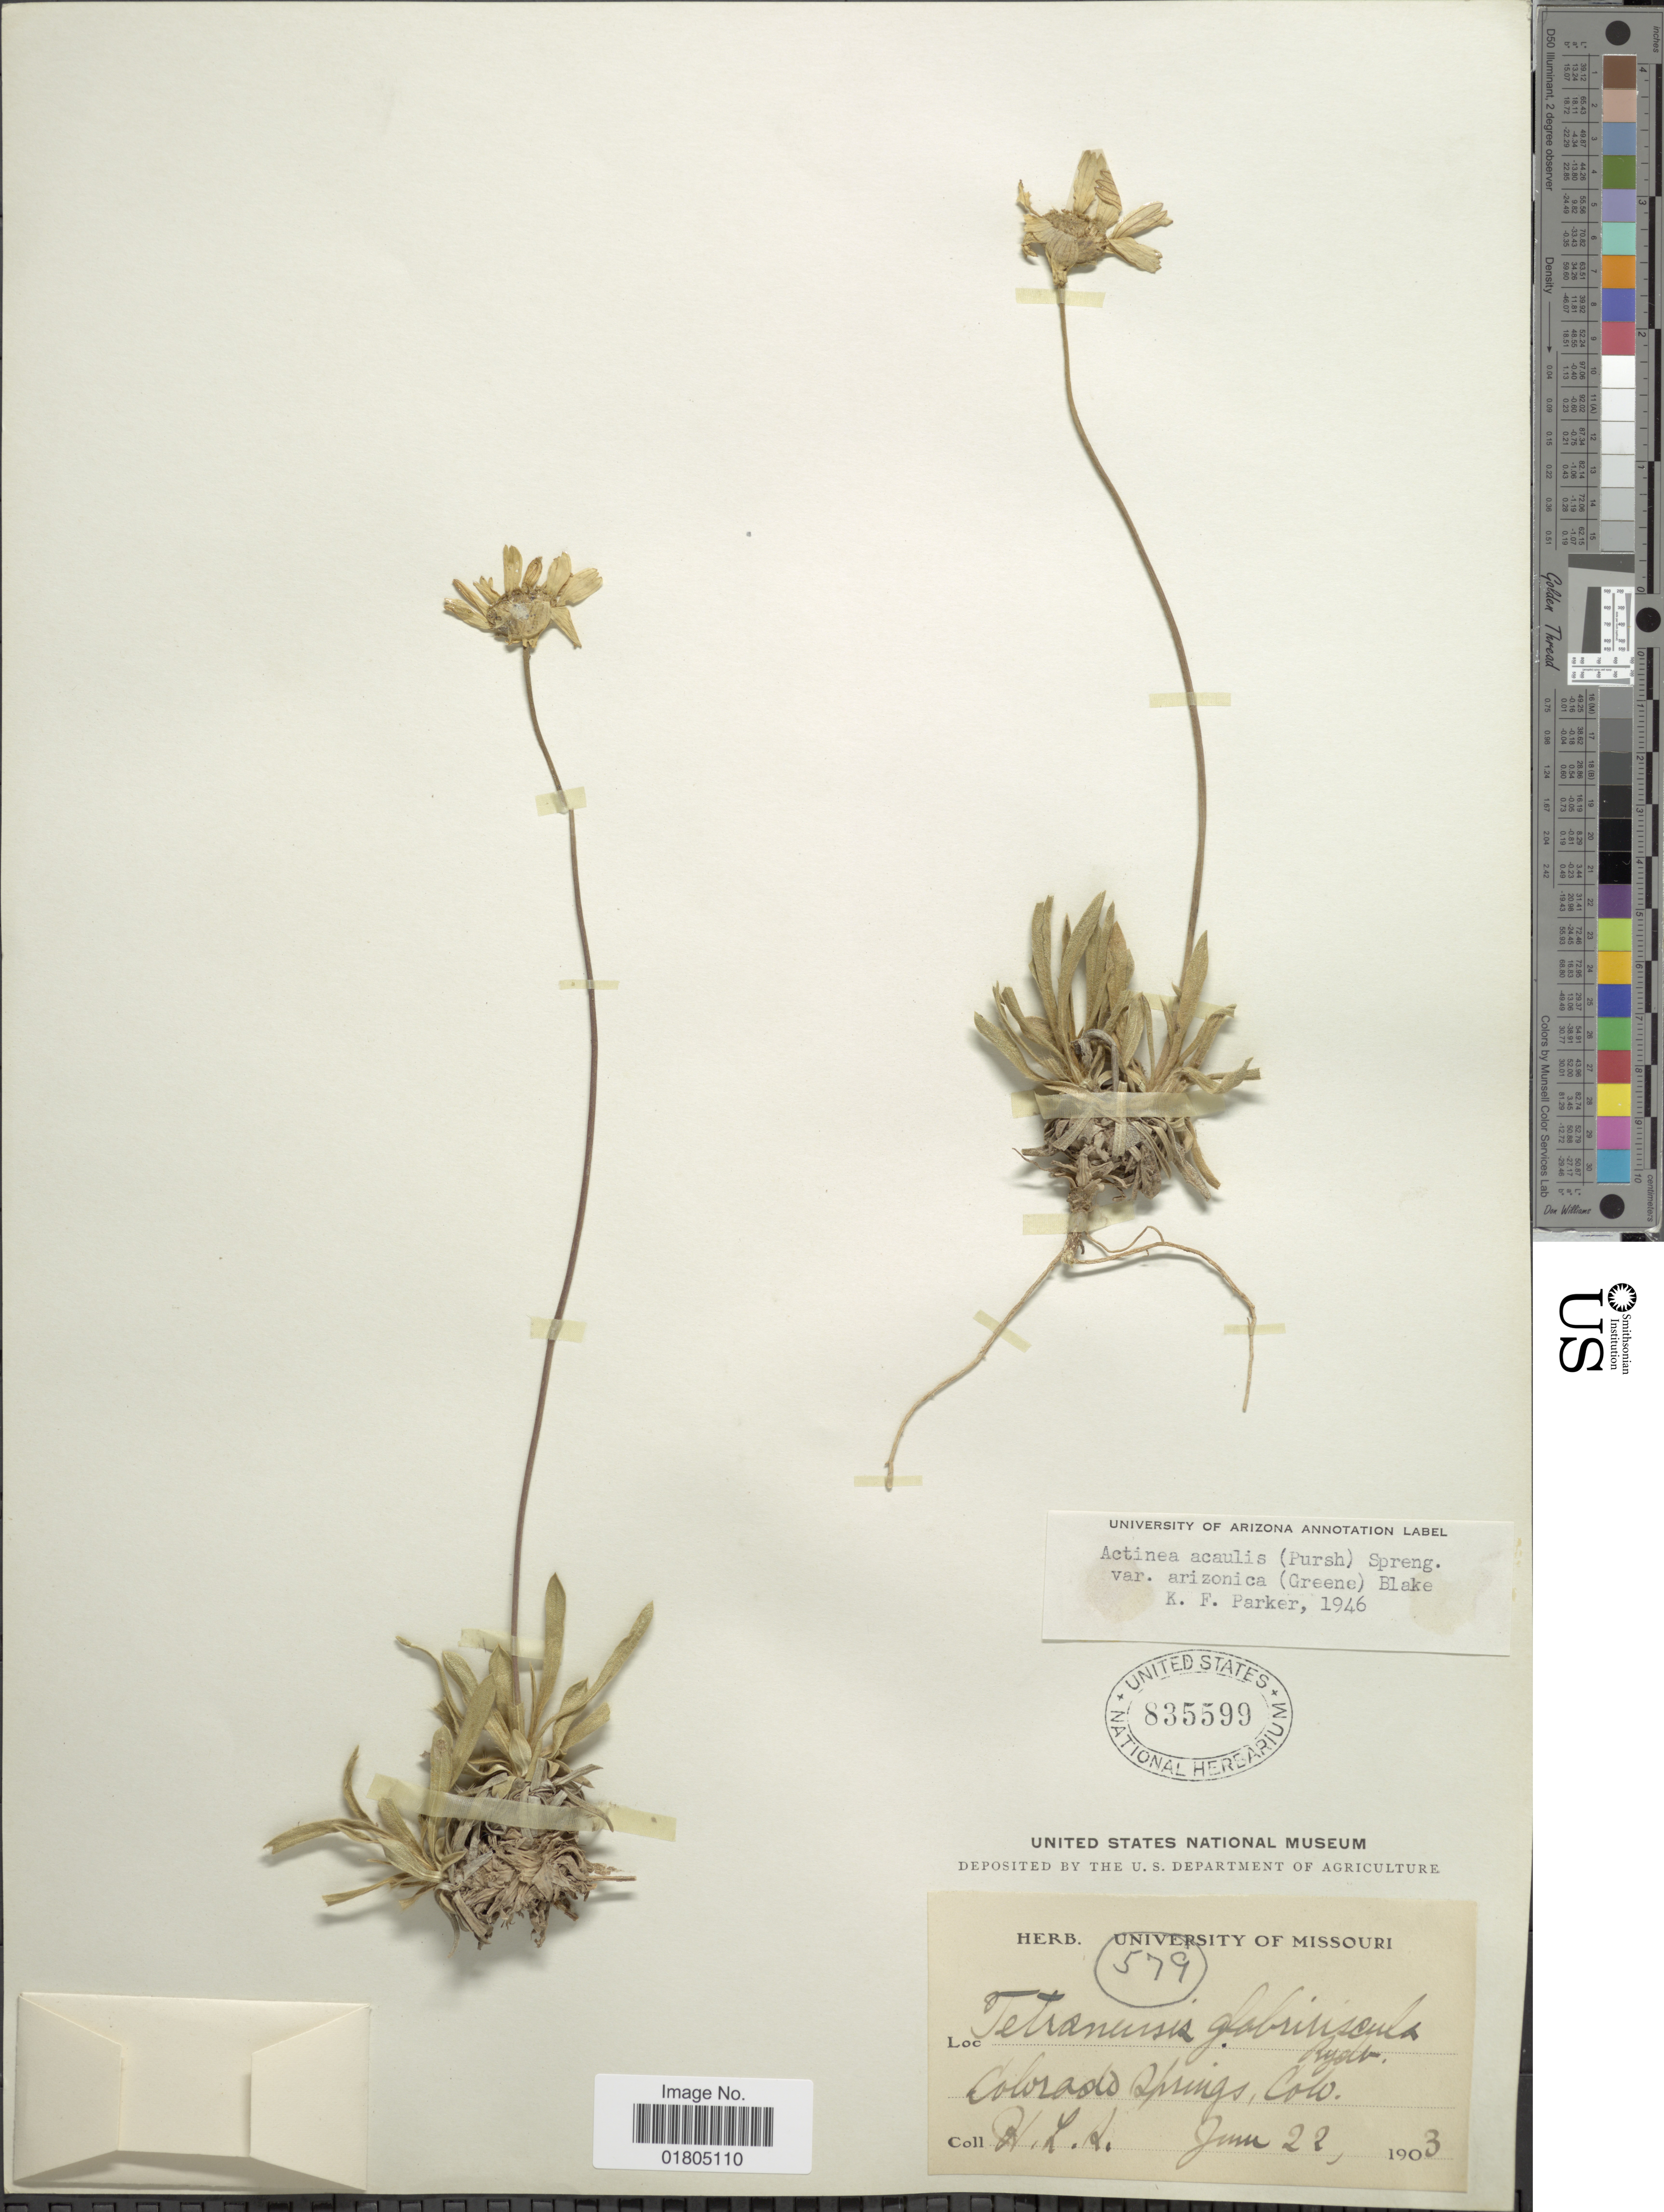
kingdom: Plantae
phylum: Tracheophyta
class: Magnoliopsida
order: Asterales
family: Asteraceae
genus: Actinea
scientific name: Actinea acaulis var. arizonica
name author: (Greene) S.F. Blake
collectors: H. L. S.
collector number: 579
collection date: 1903-06-22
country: United States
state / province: Colorado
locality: Colorado Springs, Colo.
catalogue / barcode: US 835599